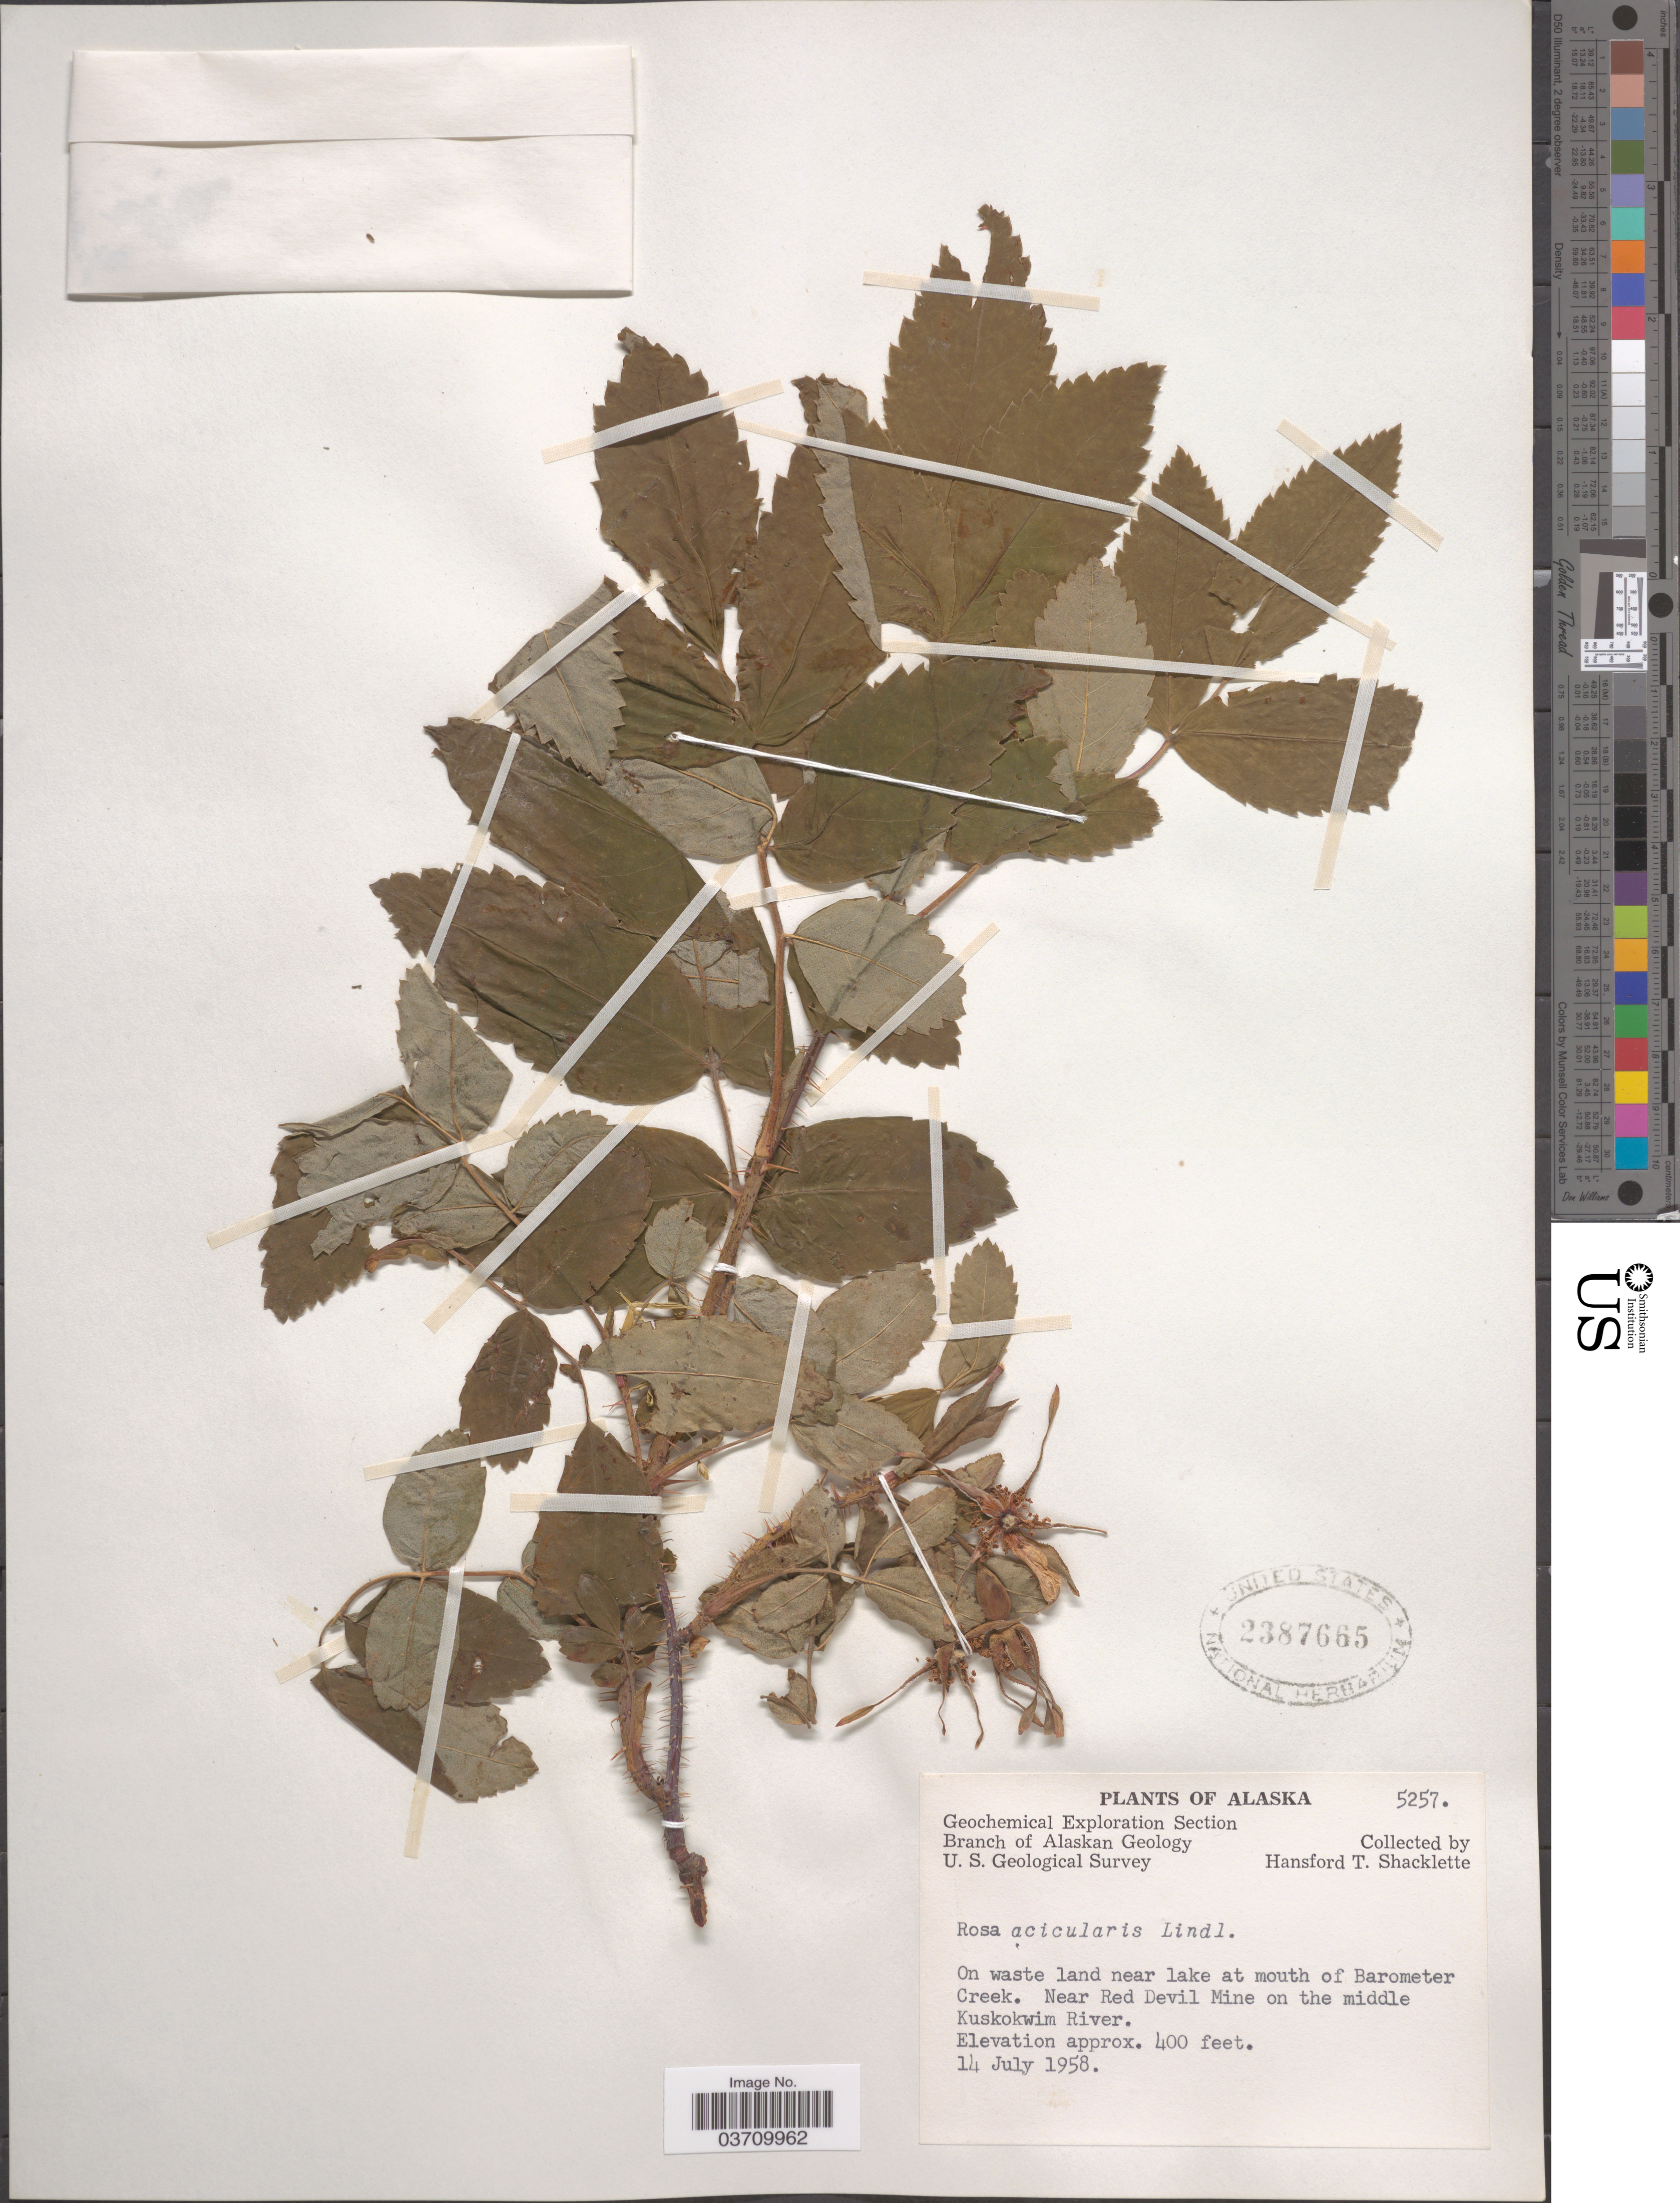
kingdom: Plantae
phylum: Tracheophyta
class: Magnoliopsida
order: Rosales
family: Rosaceae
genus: Rosa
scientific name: Rosa acicularis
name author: Lindl.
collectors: H. Shacklette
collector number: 5257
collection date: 1958-07-14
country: United States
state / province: Alaska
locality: On waste land near lake at mouth of Barometer Creek. Near Red Devile Mine on the middle Kuskokwim River.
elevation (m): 122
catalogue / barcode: US 2387665